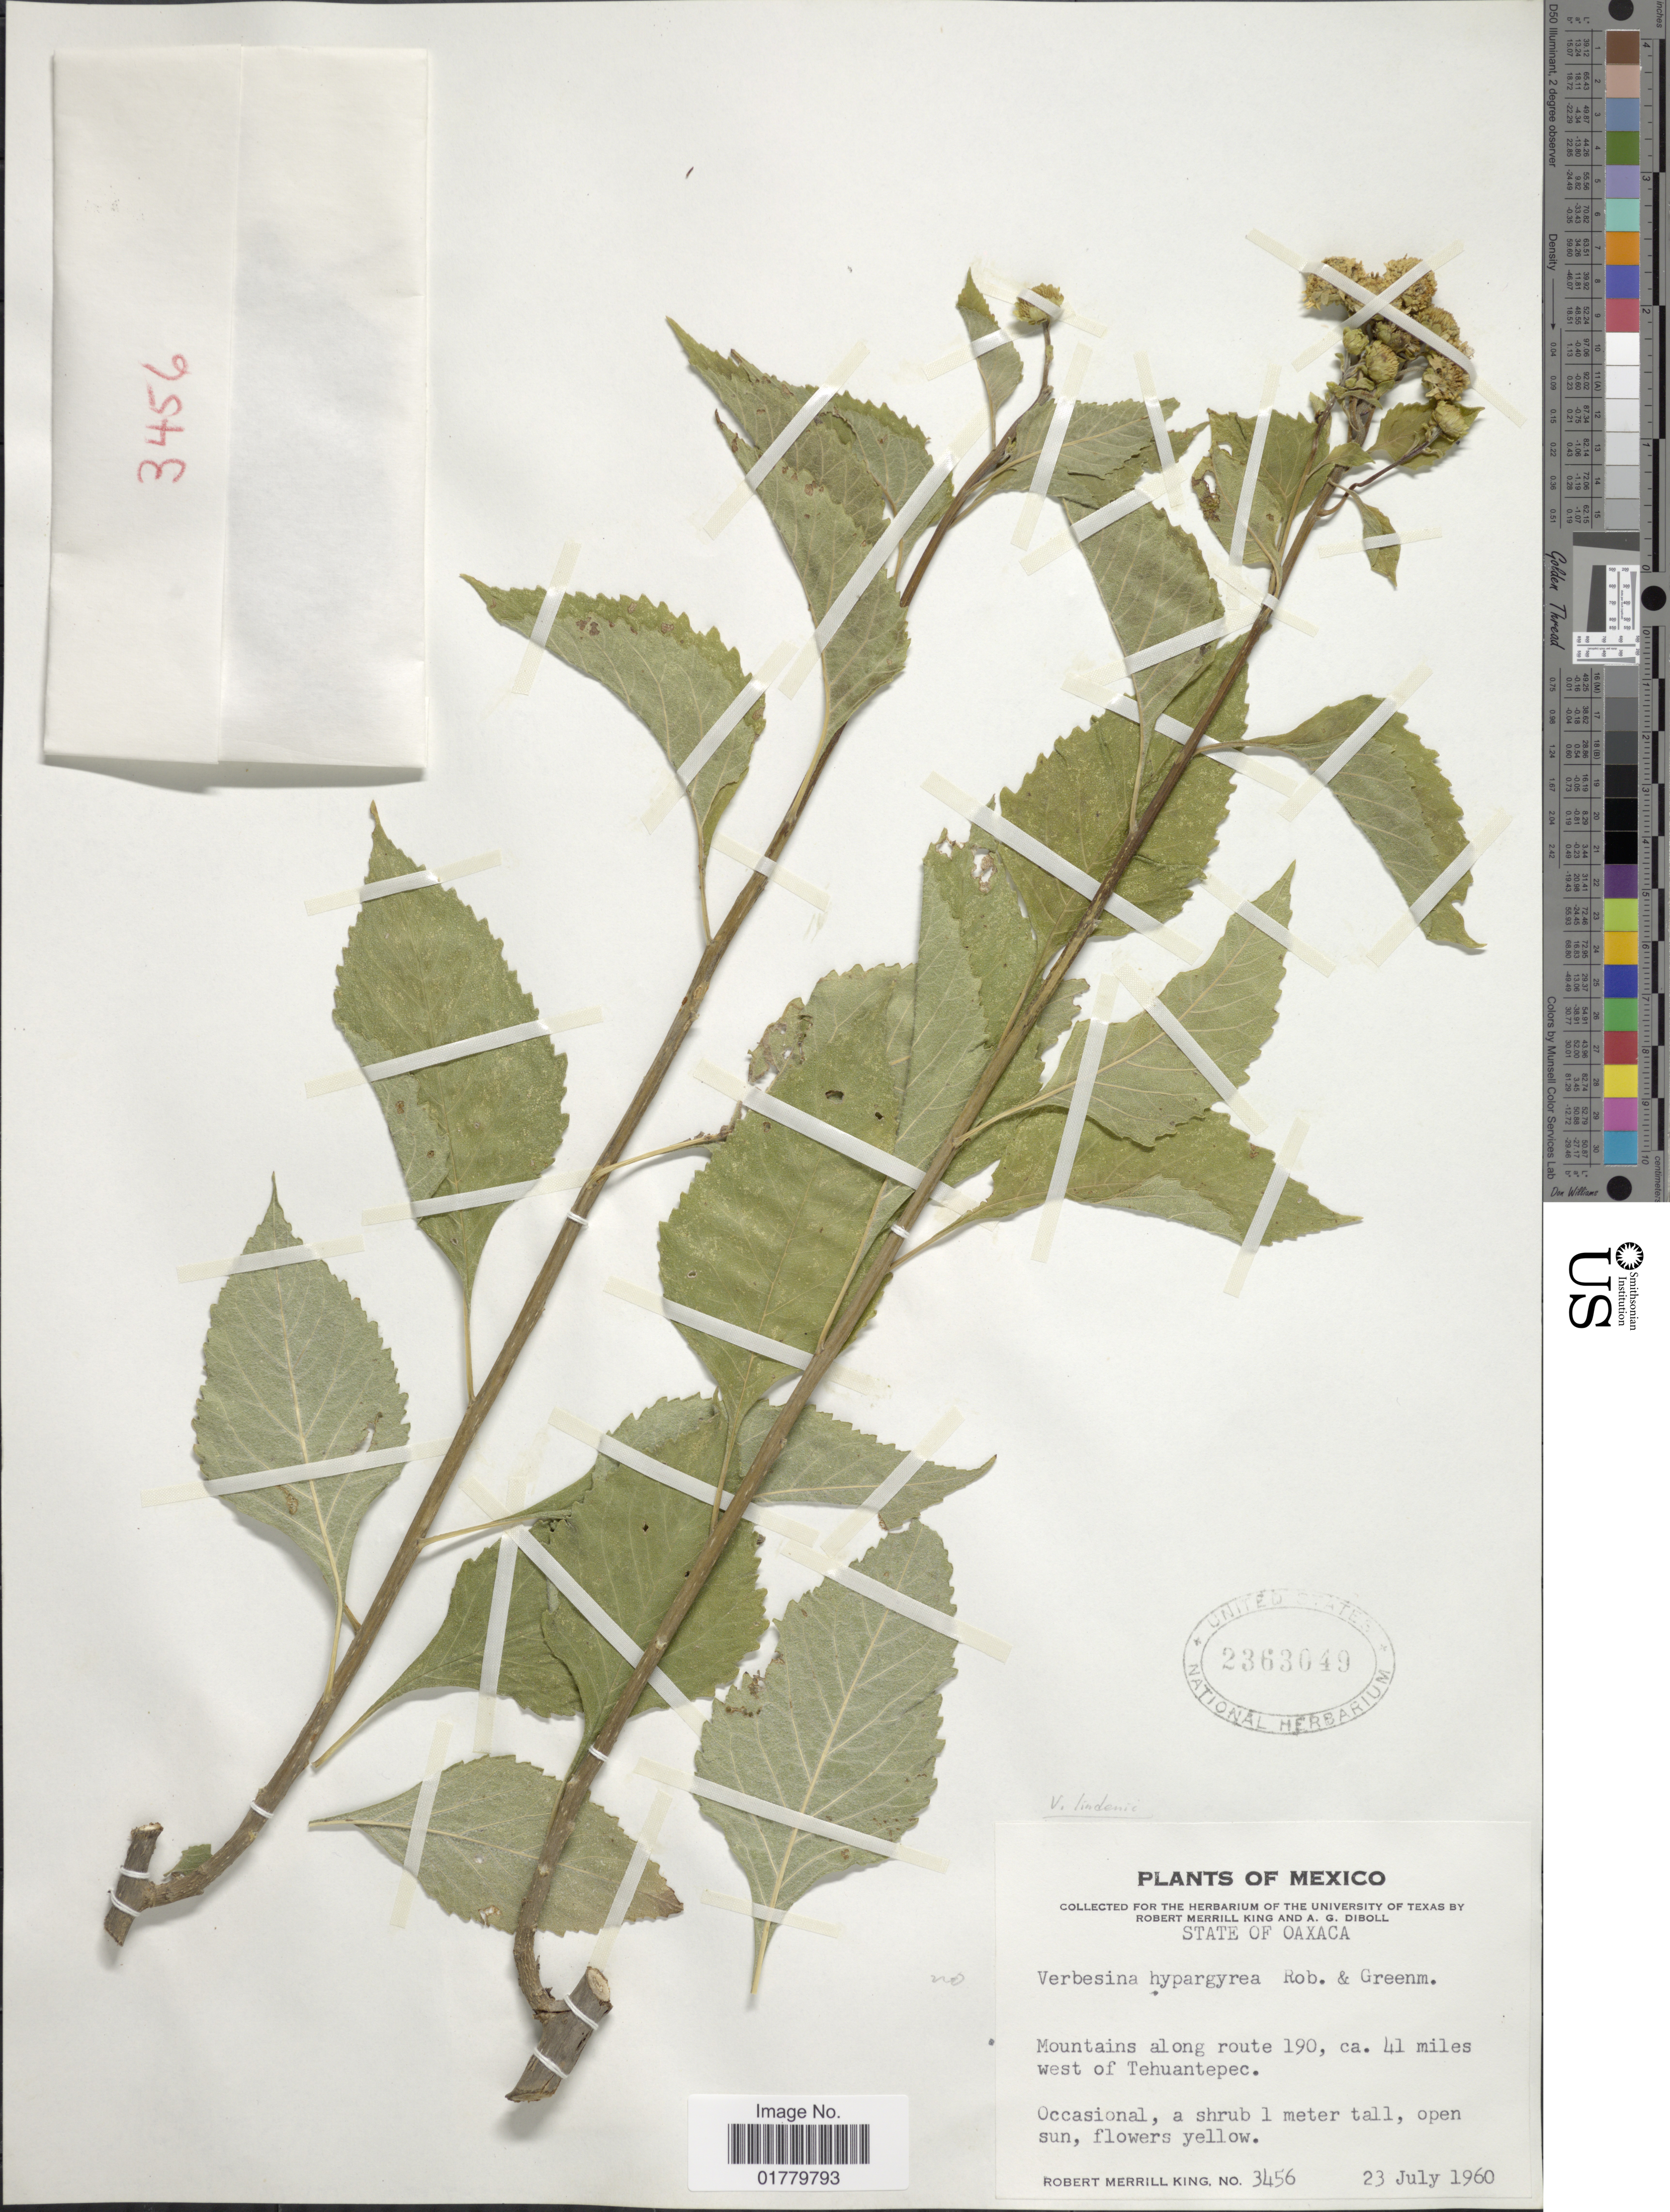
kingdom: Plantae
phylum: Tracheophyta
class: Magnoliopsida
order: Asterales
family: Asteraceae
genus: Verbesina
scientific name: Verbesina lindenii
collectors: R. M. King & A. Diboll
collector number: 3456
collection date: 1960-07-23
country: Mexico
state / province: Oaxaca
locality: State of Oaxaca. Mountains along route 190, ca. 41 miles west of Tehuantepec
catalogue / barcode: US 2363049